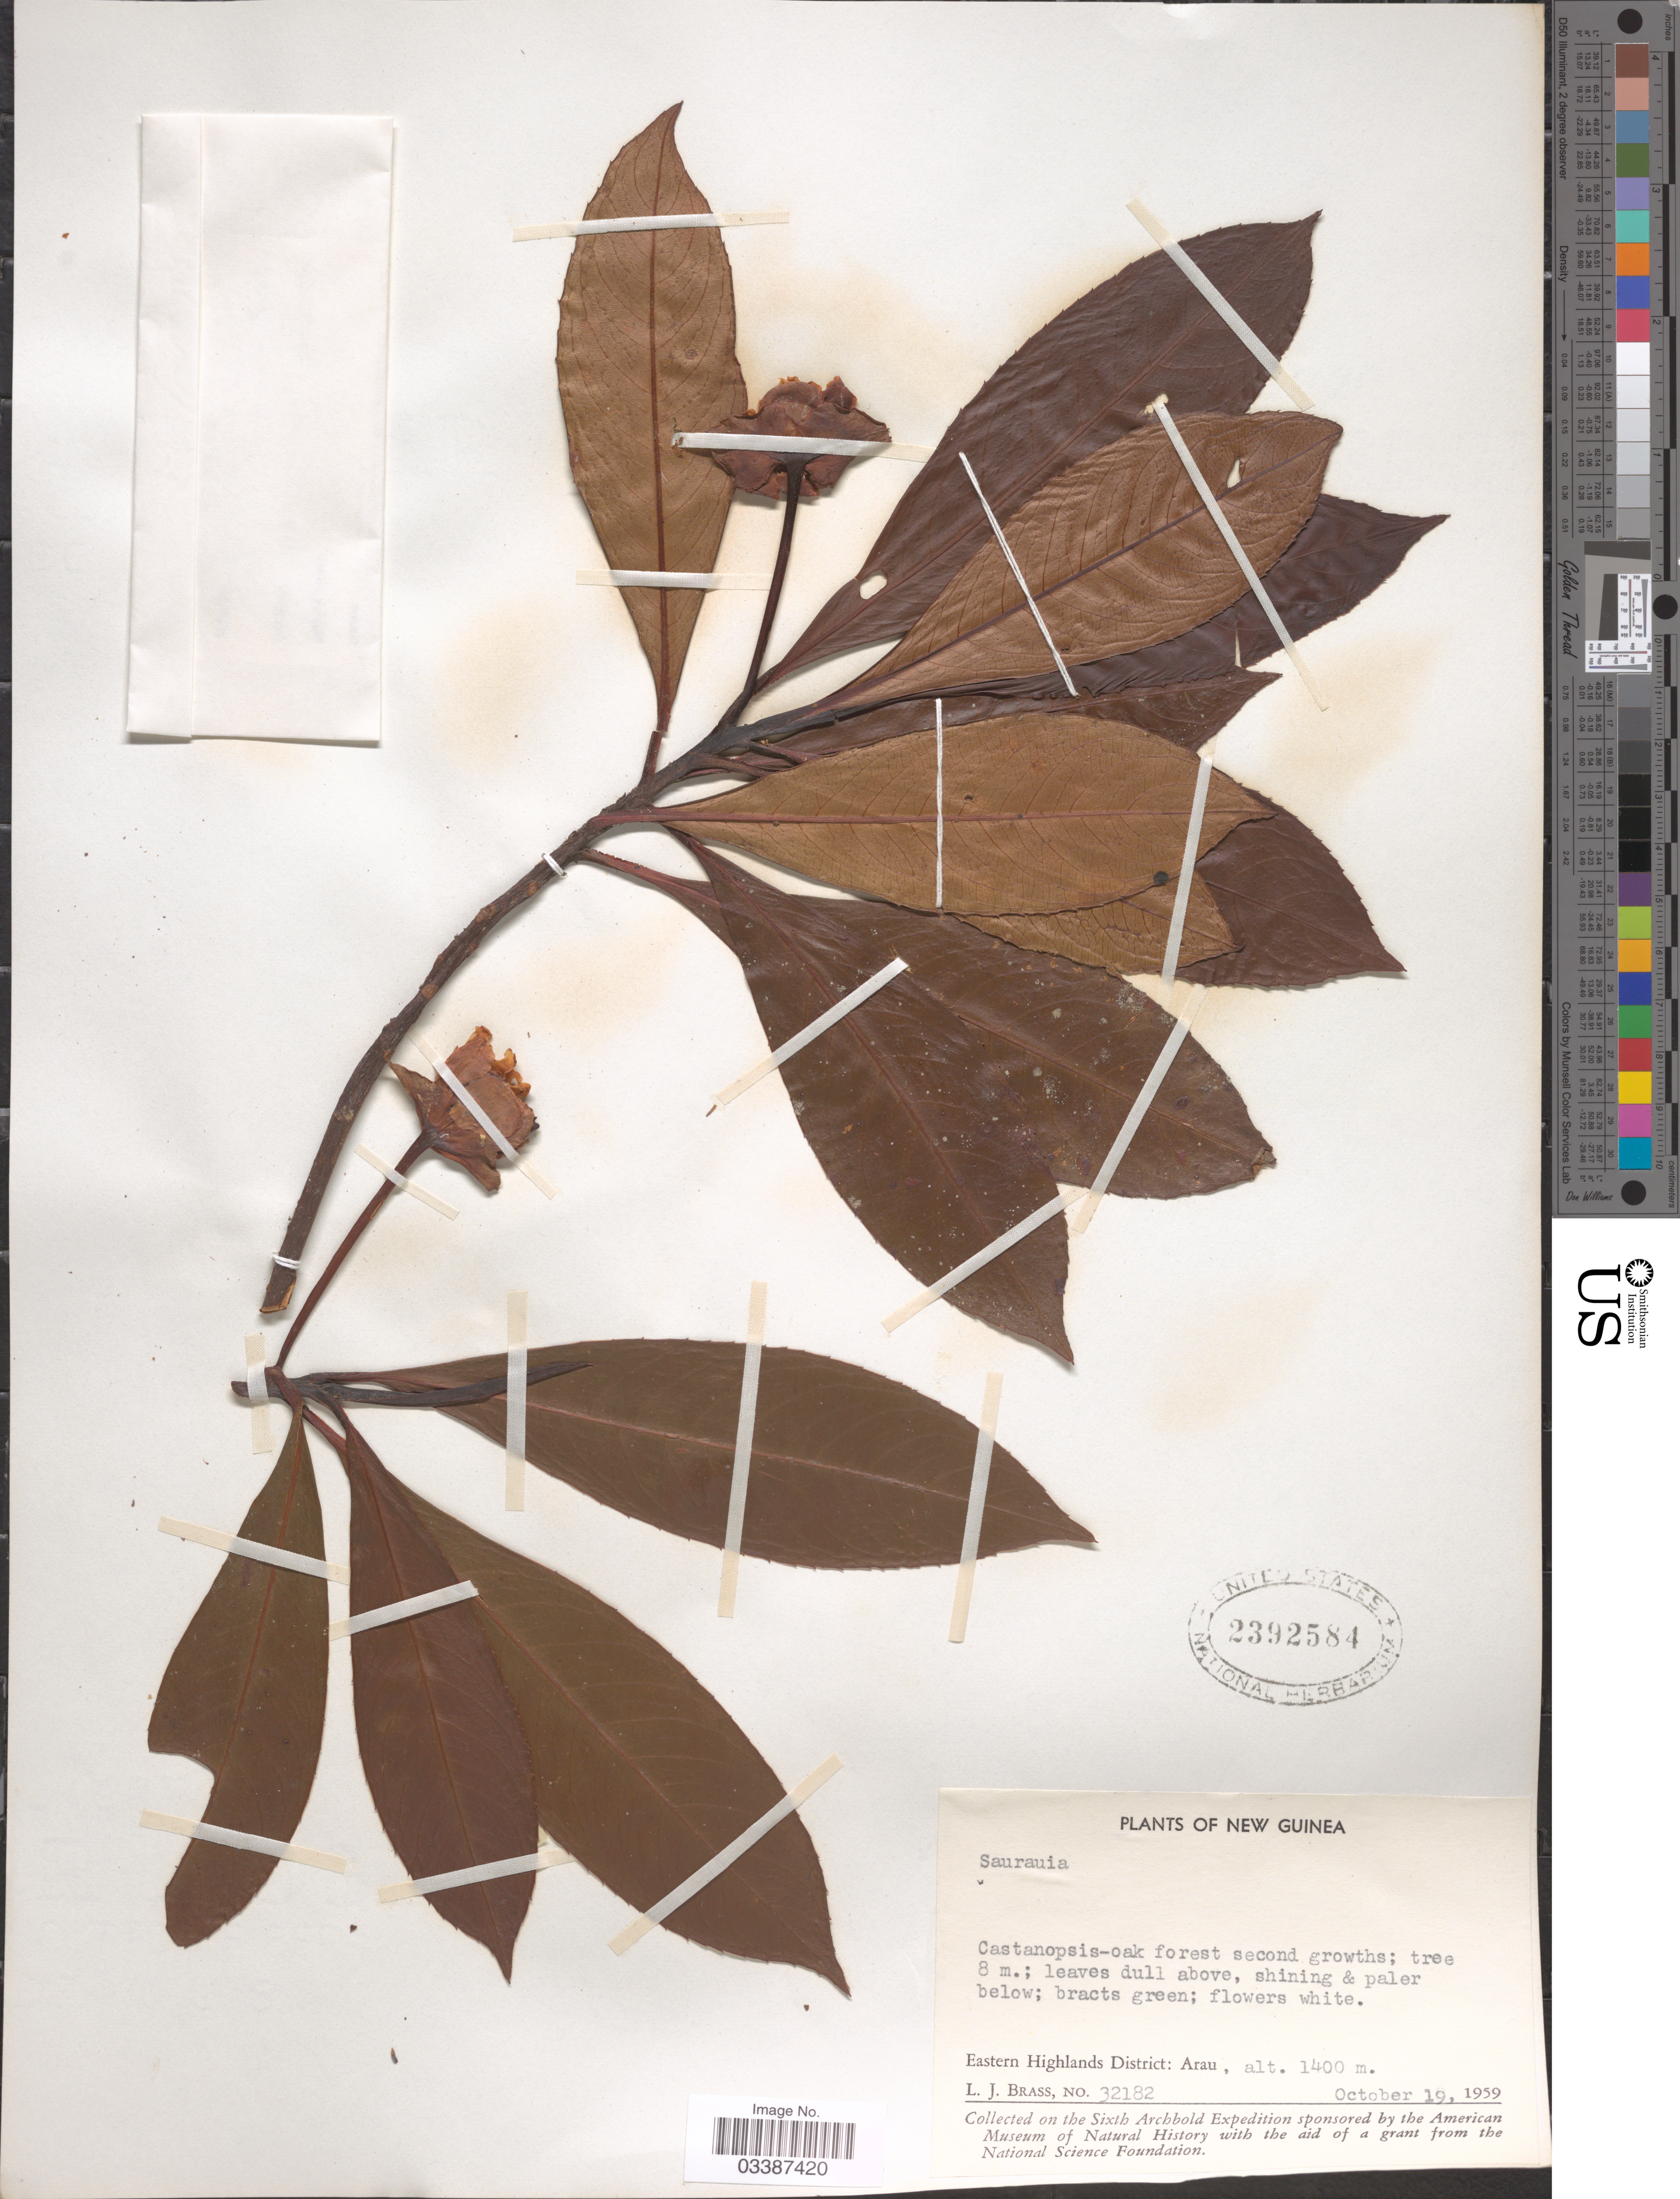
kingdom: Plantae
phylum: Tracheophyta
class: Magnoliopsida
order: Ericales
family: Actinidiaceae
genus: Saurauia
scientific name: Saurauia sp.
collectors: L. J. Brass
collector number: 32182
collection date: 1959-10-19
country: Papua New Guinea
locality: New Guinea. Eastern Highlands District: Arau.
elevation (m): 1400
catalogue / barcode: US 2392584